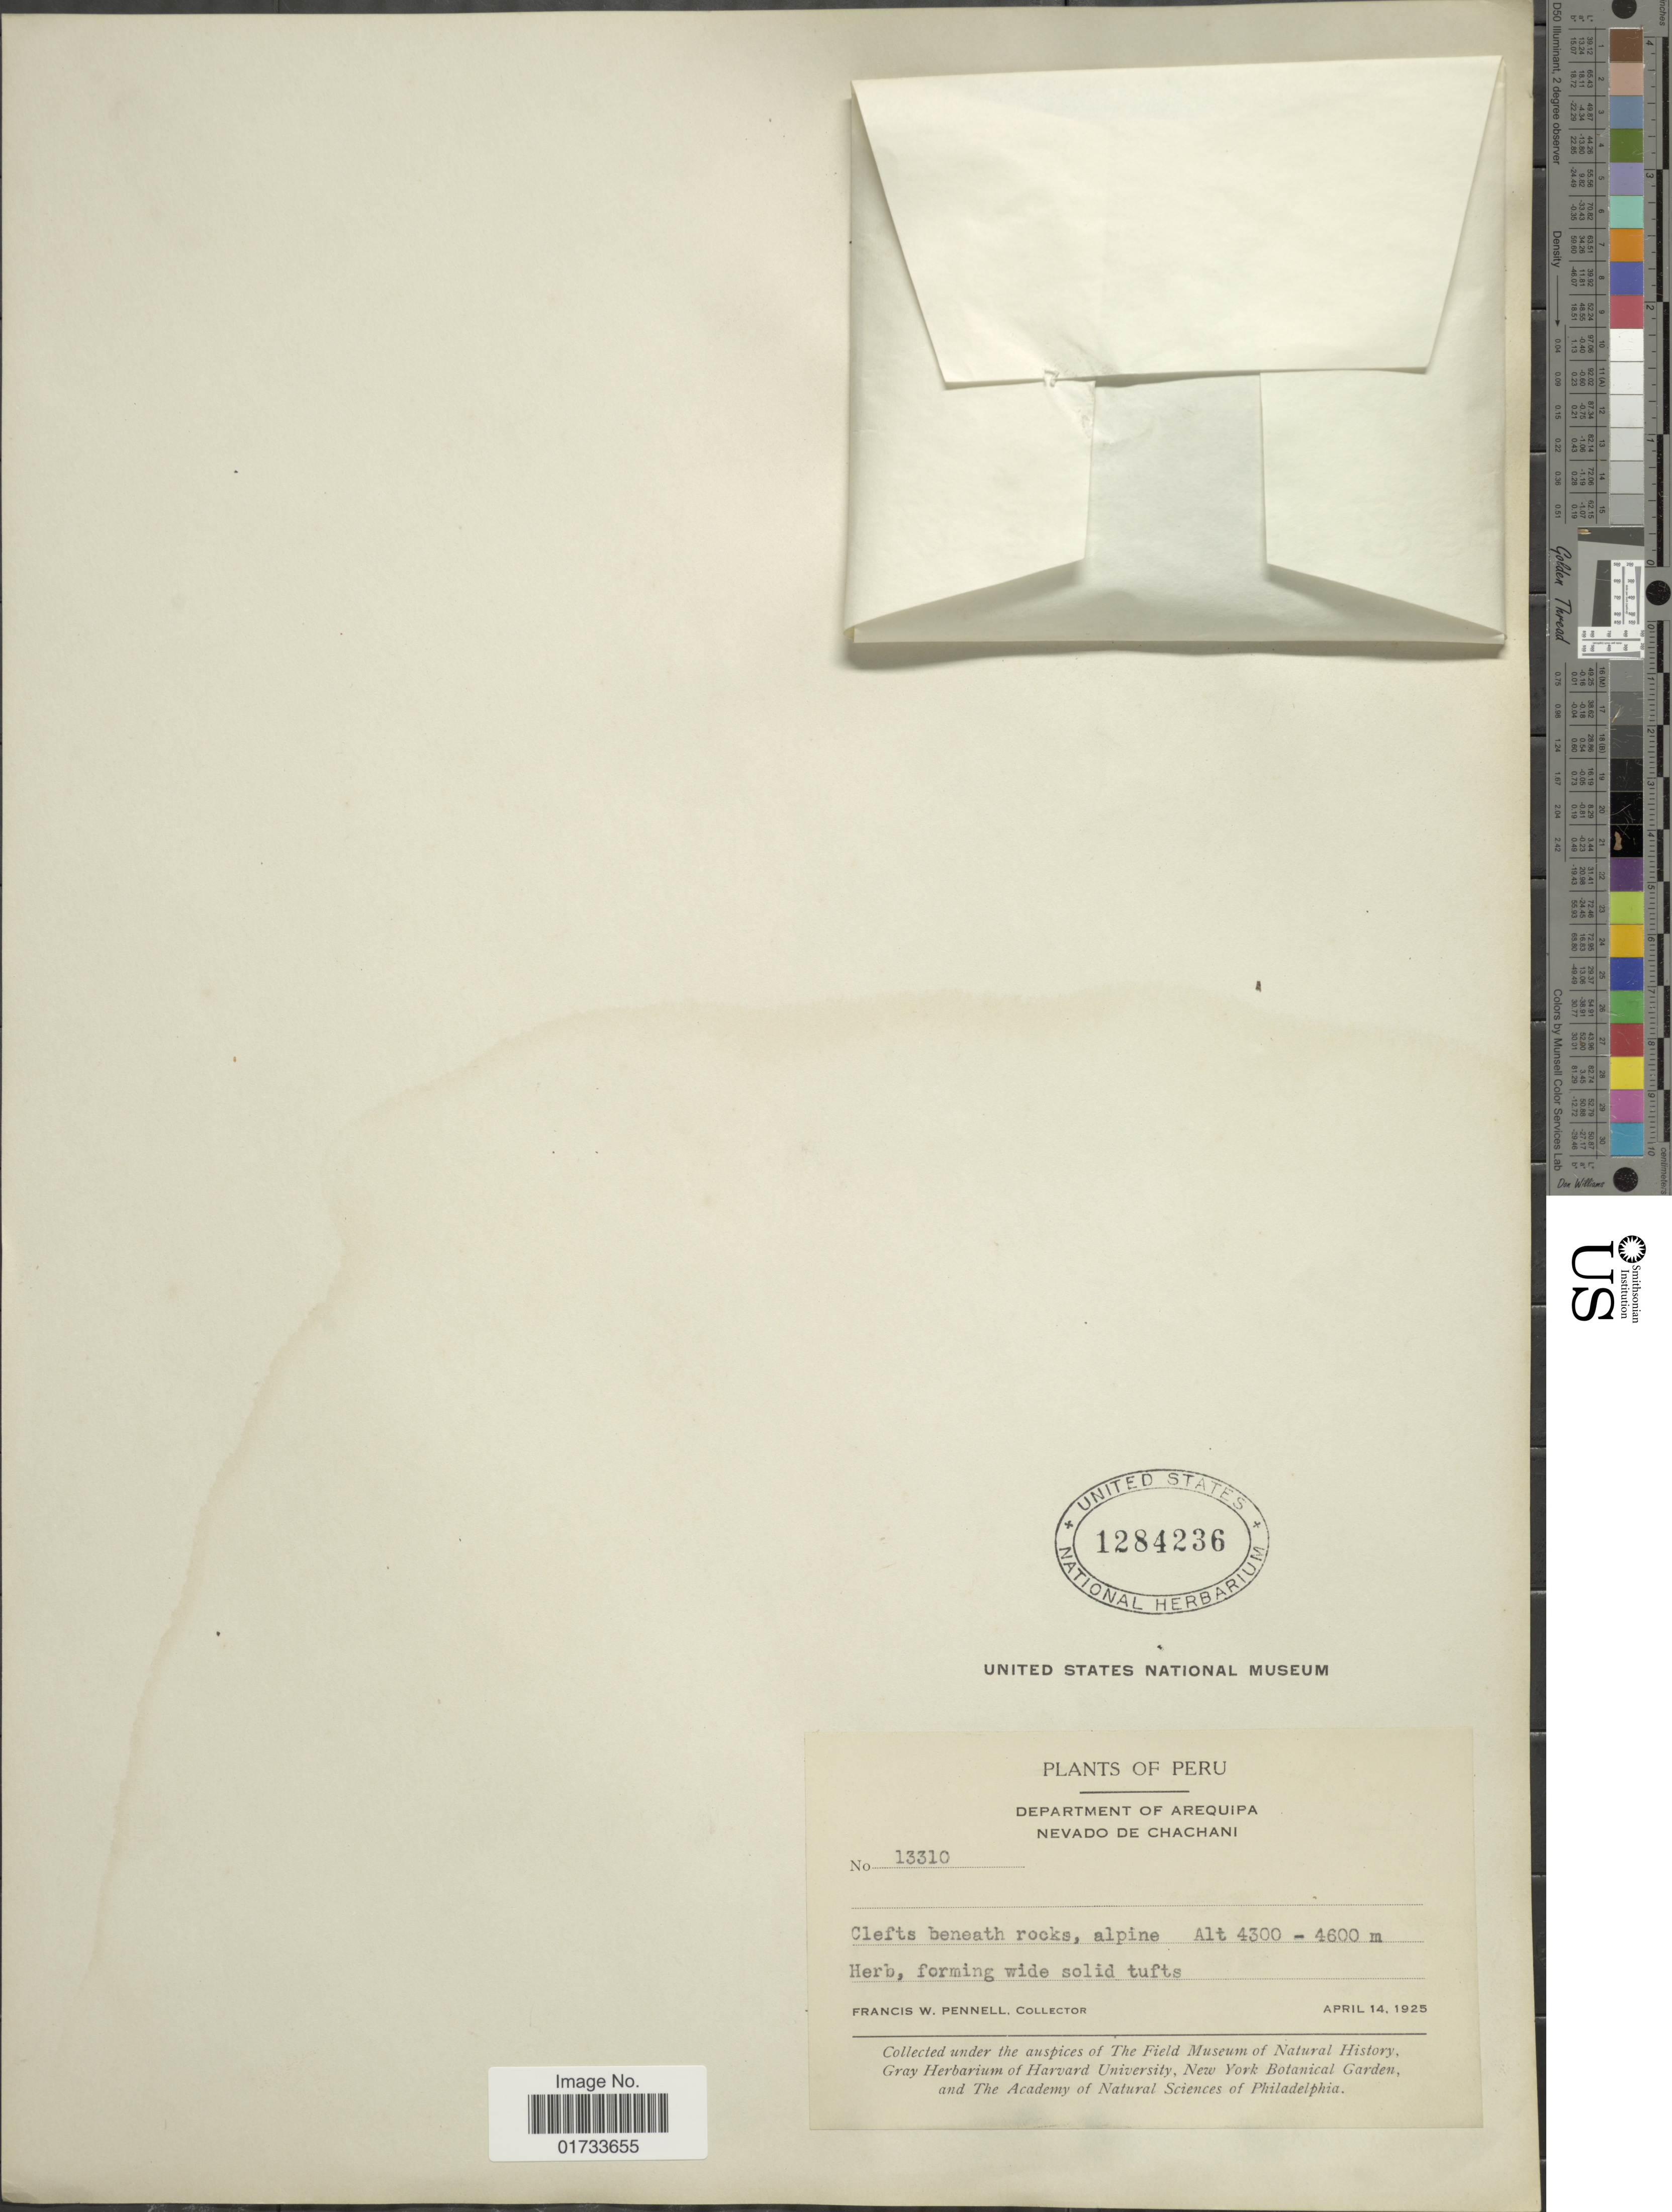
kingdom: Plantae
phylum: Tracheophyta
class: Magnoliopsida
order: Asterales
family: Asteraceae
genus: Mniodes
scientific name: Mniodes argentea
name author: (Wedd.) M.O. Dillon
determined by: Dillon, M. O.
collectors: F. W. Pennell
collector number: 13310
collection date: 1925-04-14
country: Peru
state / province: Arequipa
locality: Nevado de Chachani, clefts beneath rocks, alpine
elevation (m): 4300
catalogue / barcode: US 1284236